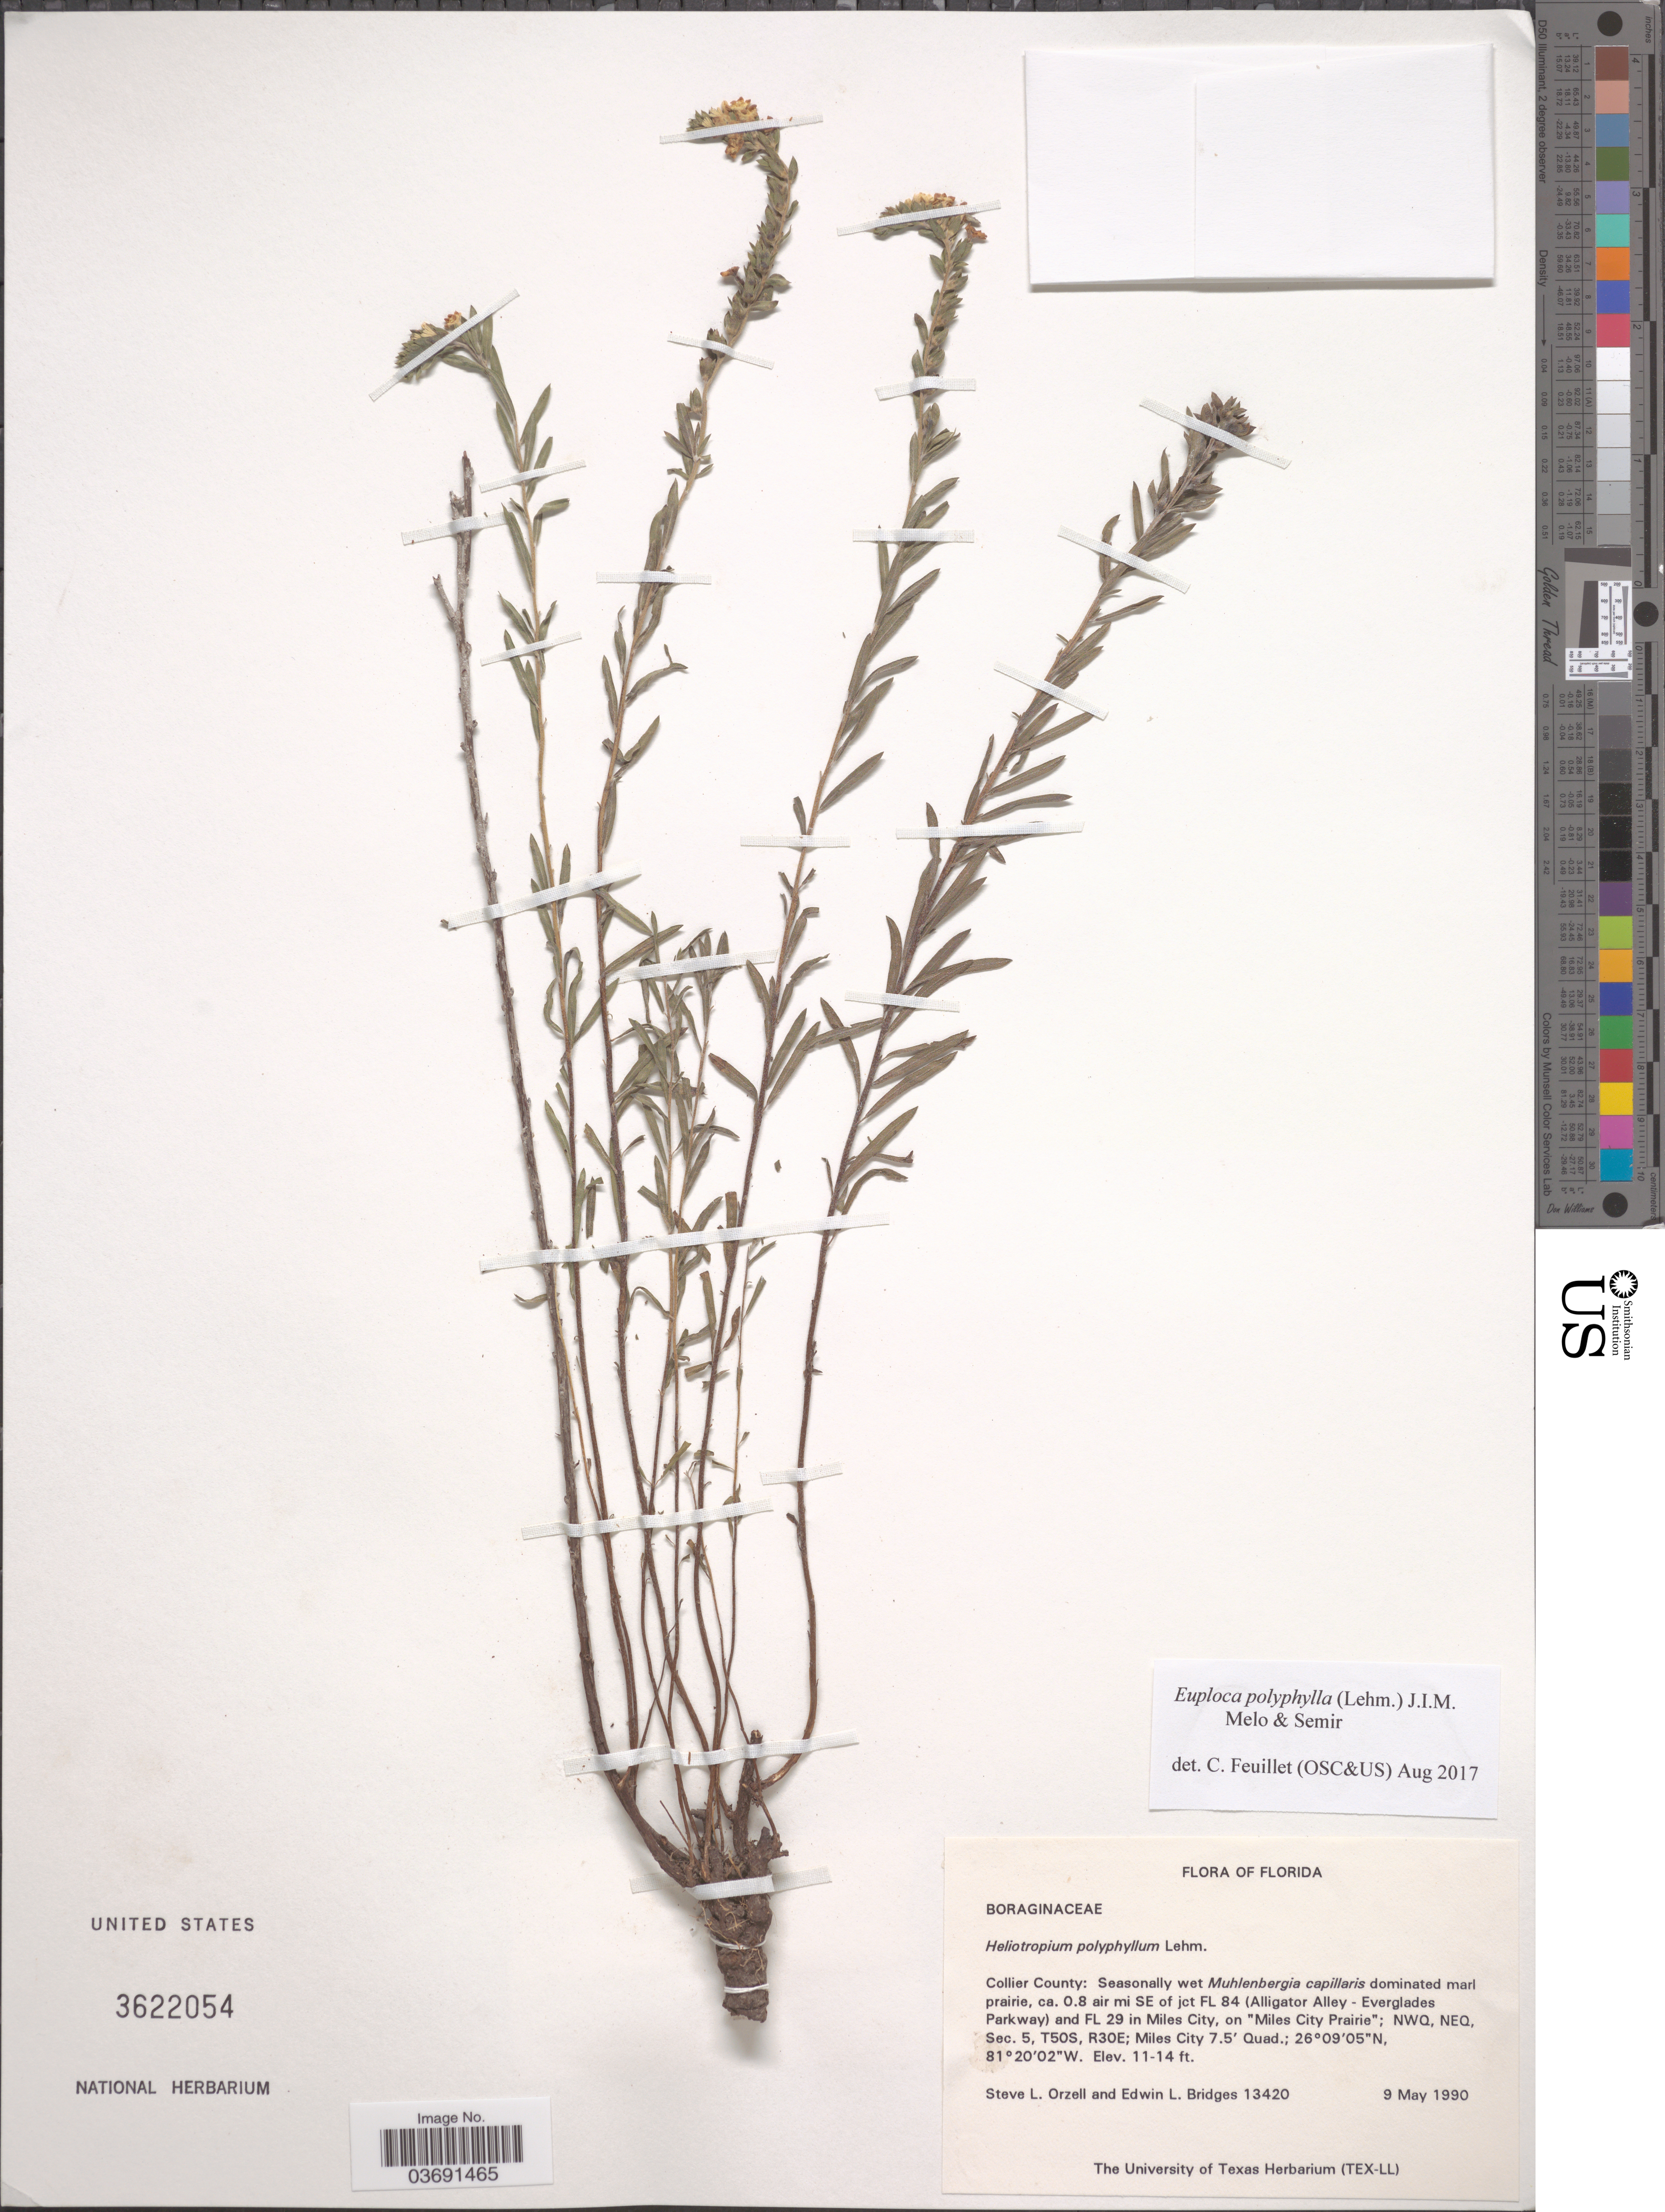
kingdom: Plantae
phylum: Tracheophyta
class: Magnoliopsida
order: Boraginales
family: Heliotropiaceae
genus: Euploca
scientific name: Euploca polyphylla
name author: (Lehm.) J.I.M. Melo & Semir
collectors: S. Orzell & E. Bridges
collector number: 13420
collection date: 1990-05-09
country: United States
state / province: Florida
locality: Collier County: Ca. 0.8 air mi SE of jct FL 84 (Alligator Alley - Everglades Parkway) and FL 29 in Miles City, on "Miles City Prairie": NWQ, NEQ, Sec. 5, T50S, R30E; Miles City 7.5' Quad.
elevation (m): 3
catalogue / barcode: US 3622054